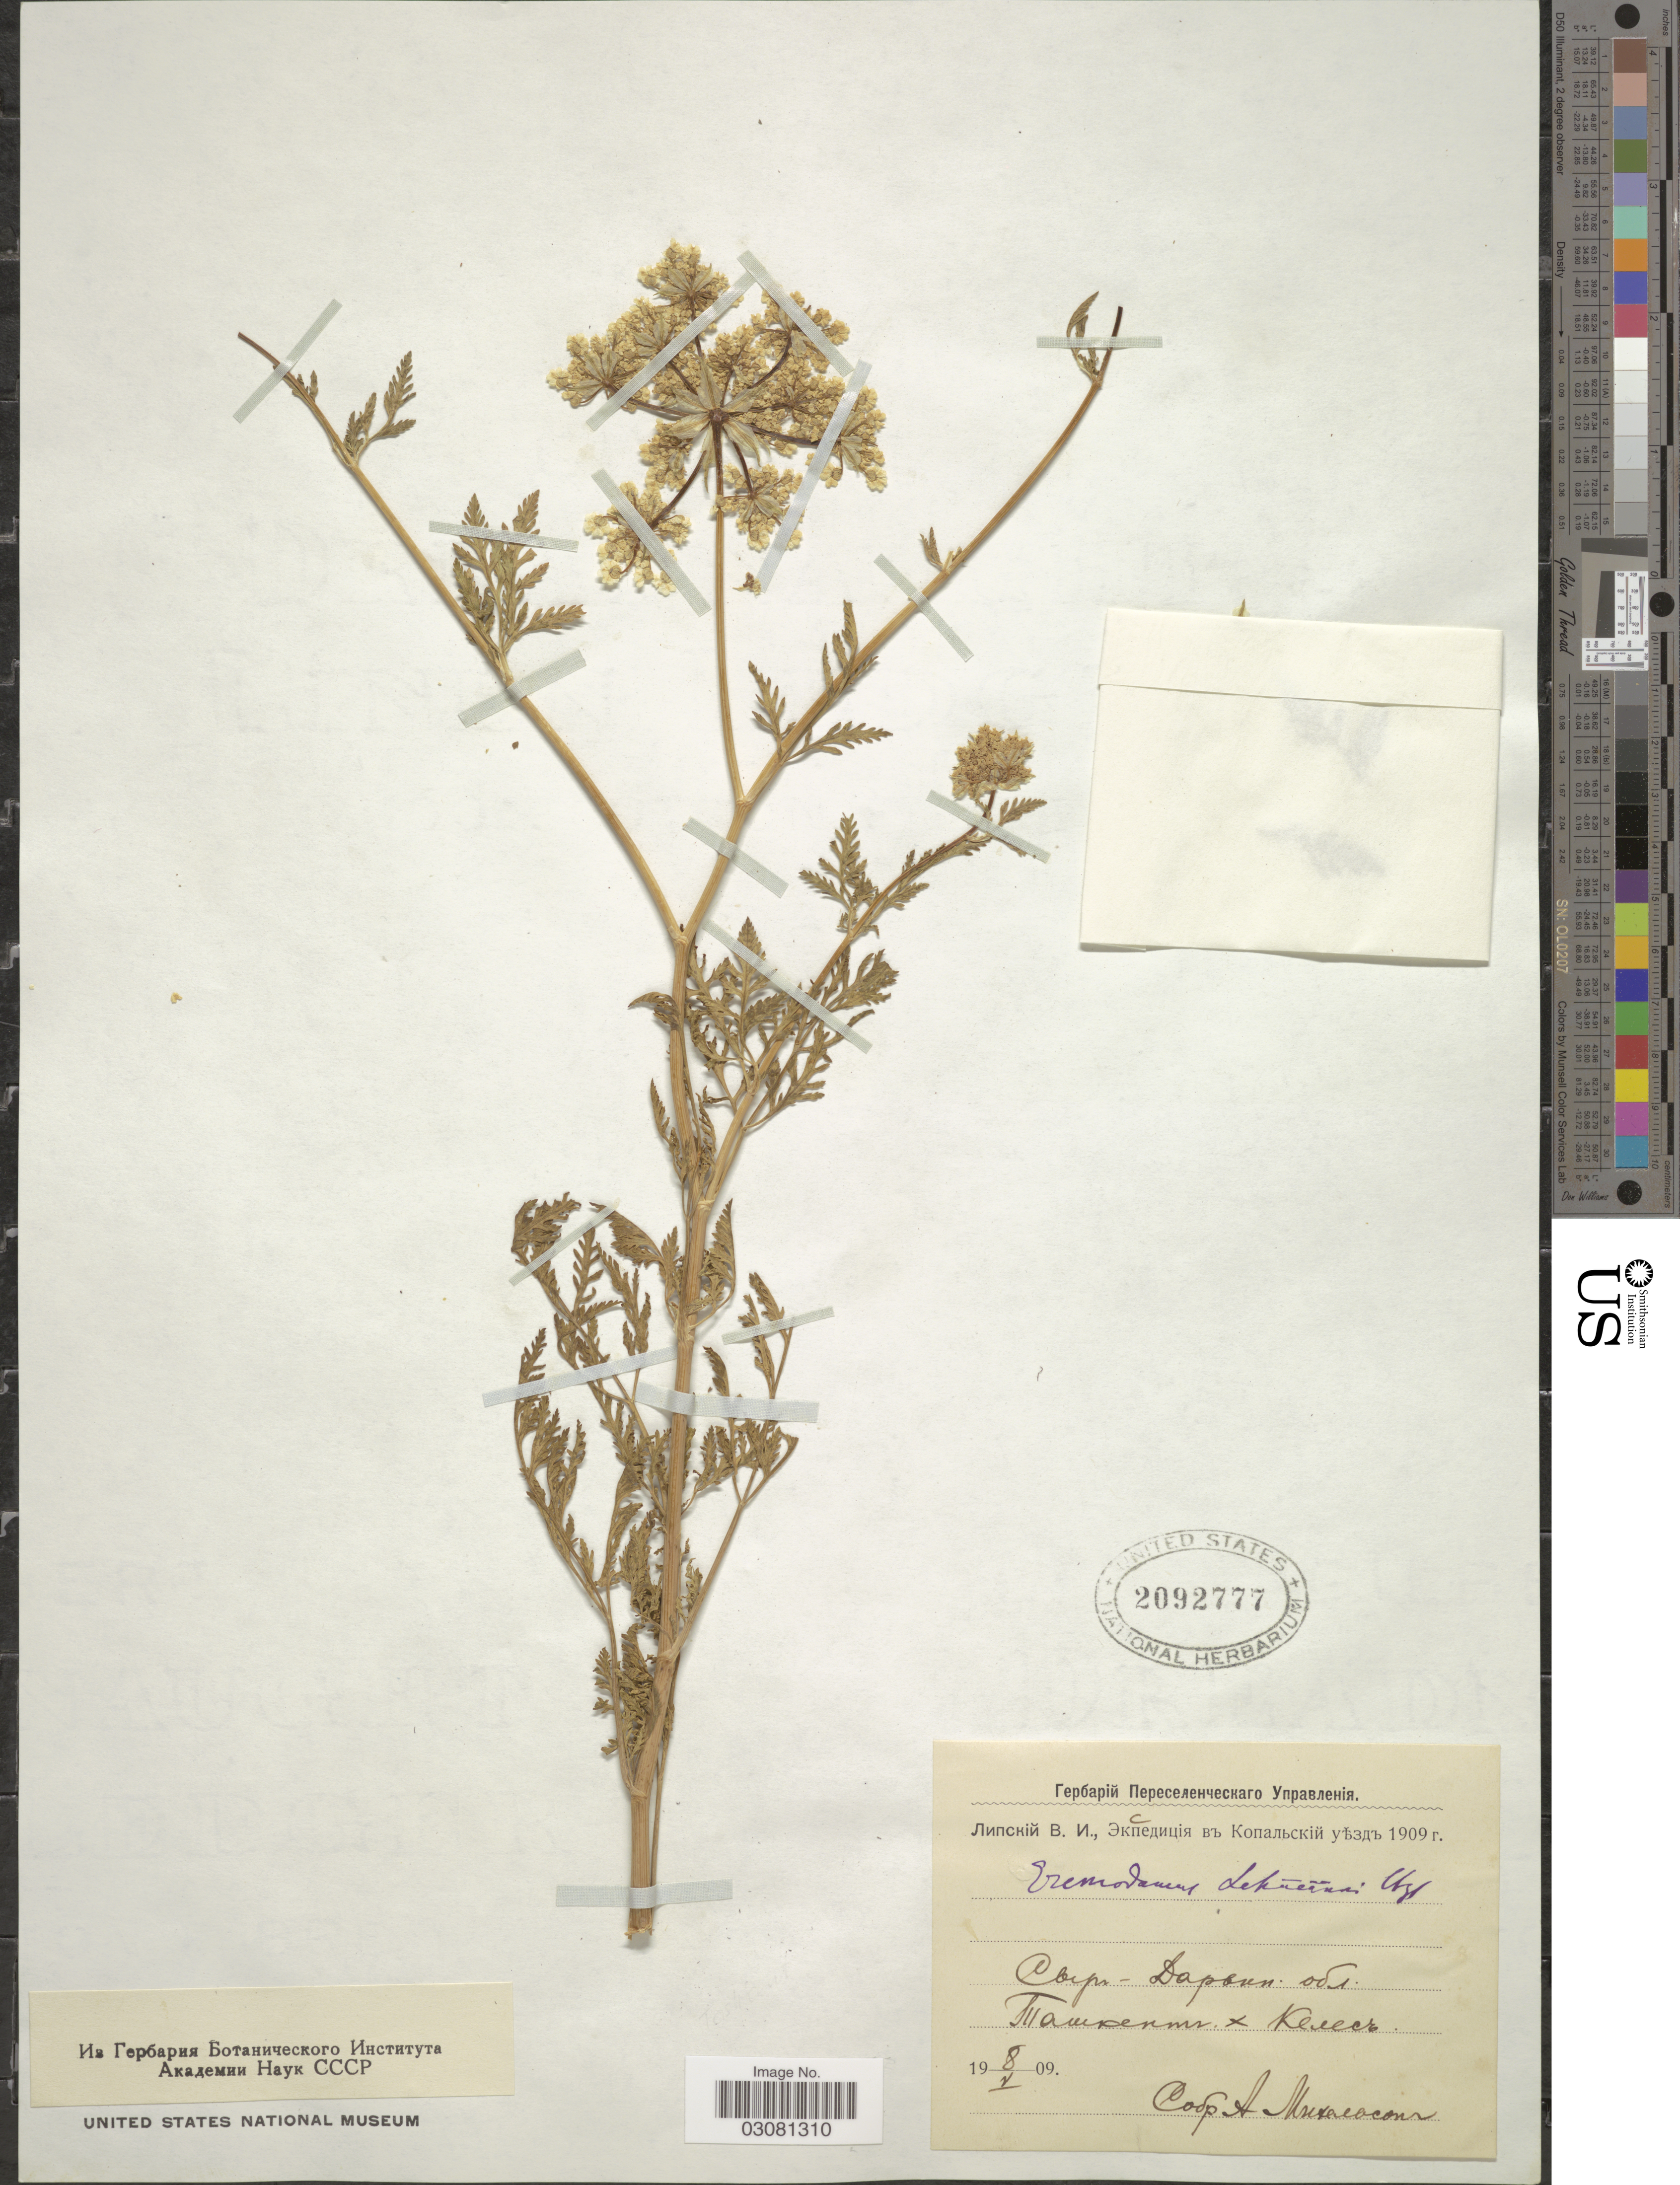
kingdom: Plantae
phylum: Tracheophyta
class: Magnoliopsida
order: Apiales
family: Apiaceae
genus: Eremodaucus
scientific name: Eremodaucus lehmannii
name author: Bunge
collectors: A. Mikhelson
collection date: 1909-05-08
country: Uzbekistan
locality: Tashkent.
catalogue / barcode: US 2092777